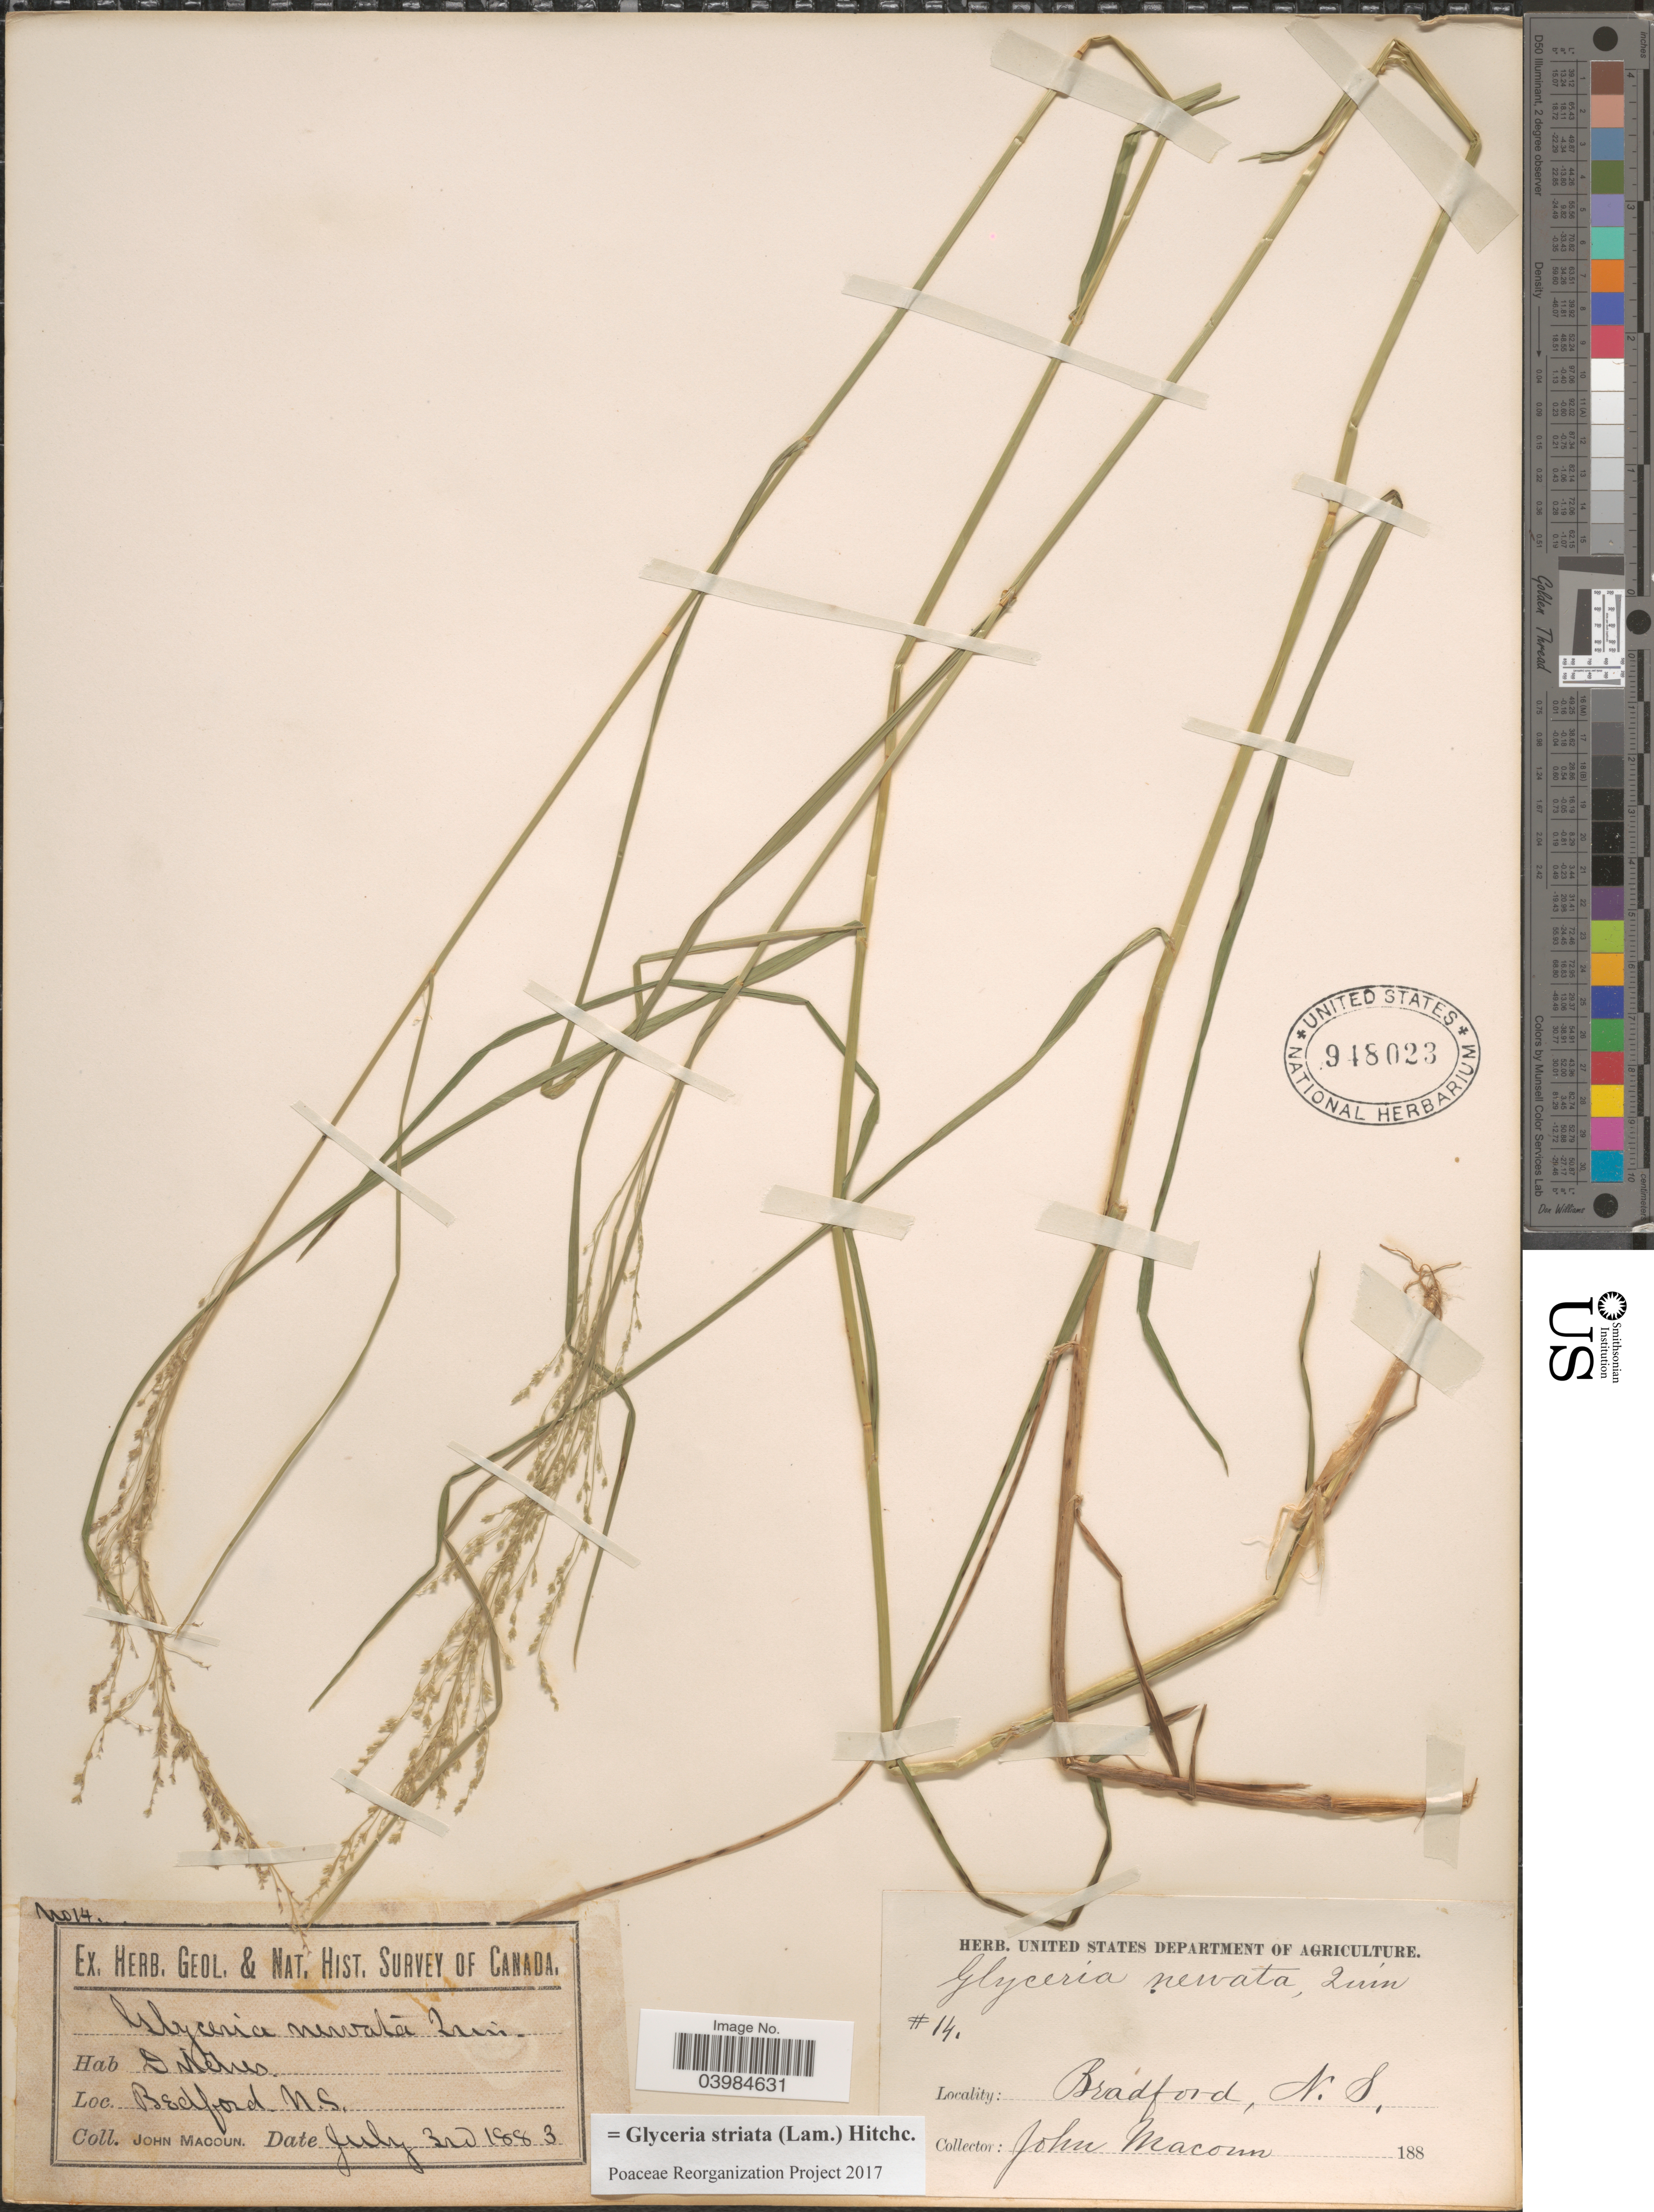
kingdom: Plantae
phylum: Tracheophyta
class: Liliopsida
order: Poales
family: Poaceae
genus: Glyceria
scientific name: Glyceria striata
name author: (Lam.) Hitchc.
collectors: J. Macoun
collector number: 14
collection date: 1883-07-03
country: Canada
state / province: Nova Scotia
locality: Bedford. Bradford.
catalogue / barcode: US 948023